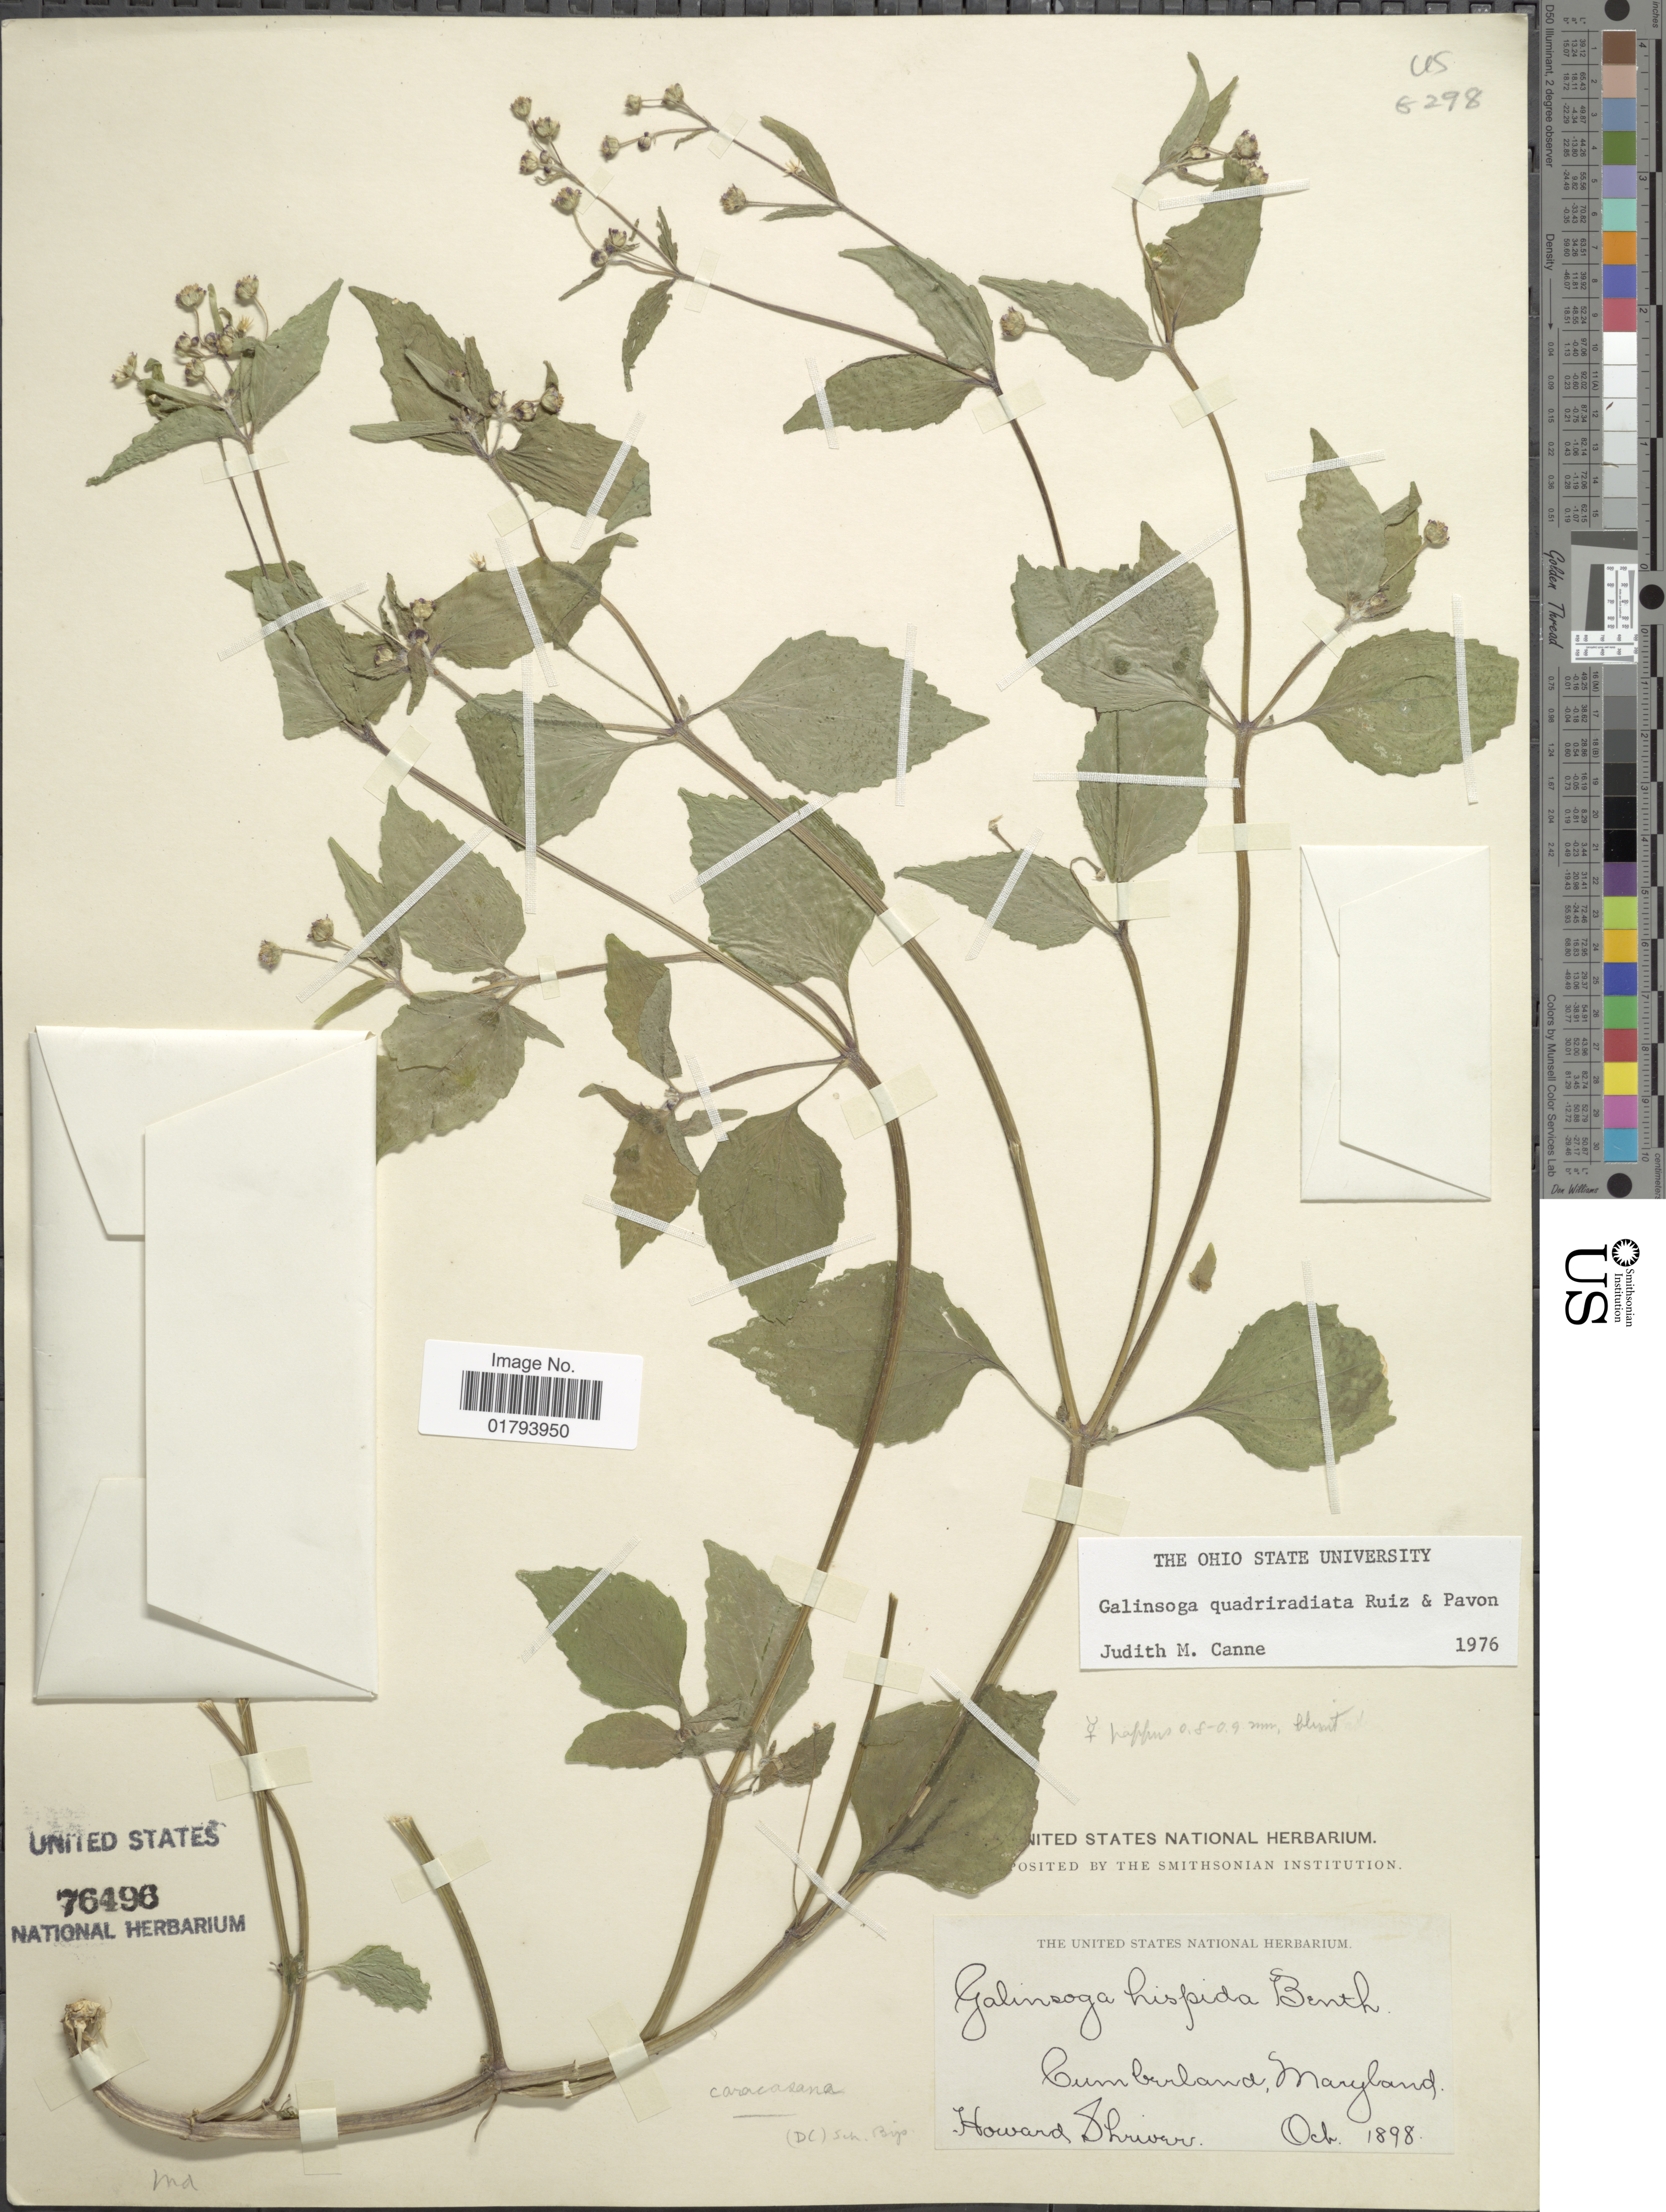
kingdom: Plantae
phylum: Tracheophyta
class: Magnoliopsida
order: Asterales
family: Asteraceae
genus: Galinsoga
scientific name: Galinsoga quadriradiata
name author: Ruiz & Pav.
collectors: H. Shriver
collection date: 1898-10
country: United States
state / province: Maryland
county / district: Allegany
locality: Cumberland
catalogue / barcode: US 76496